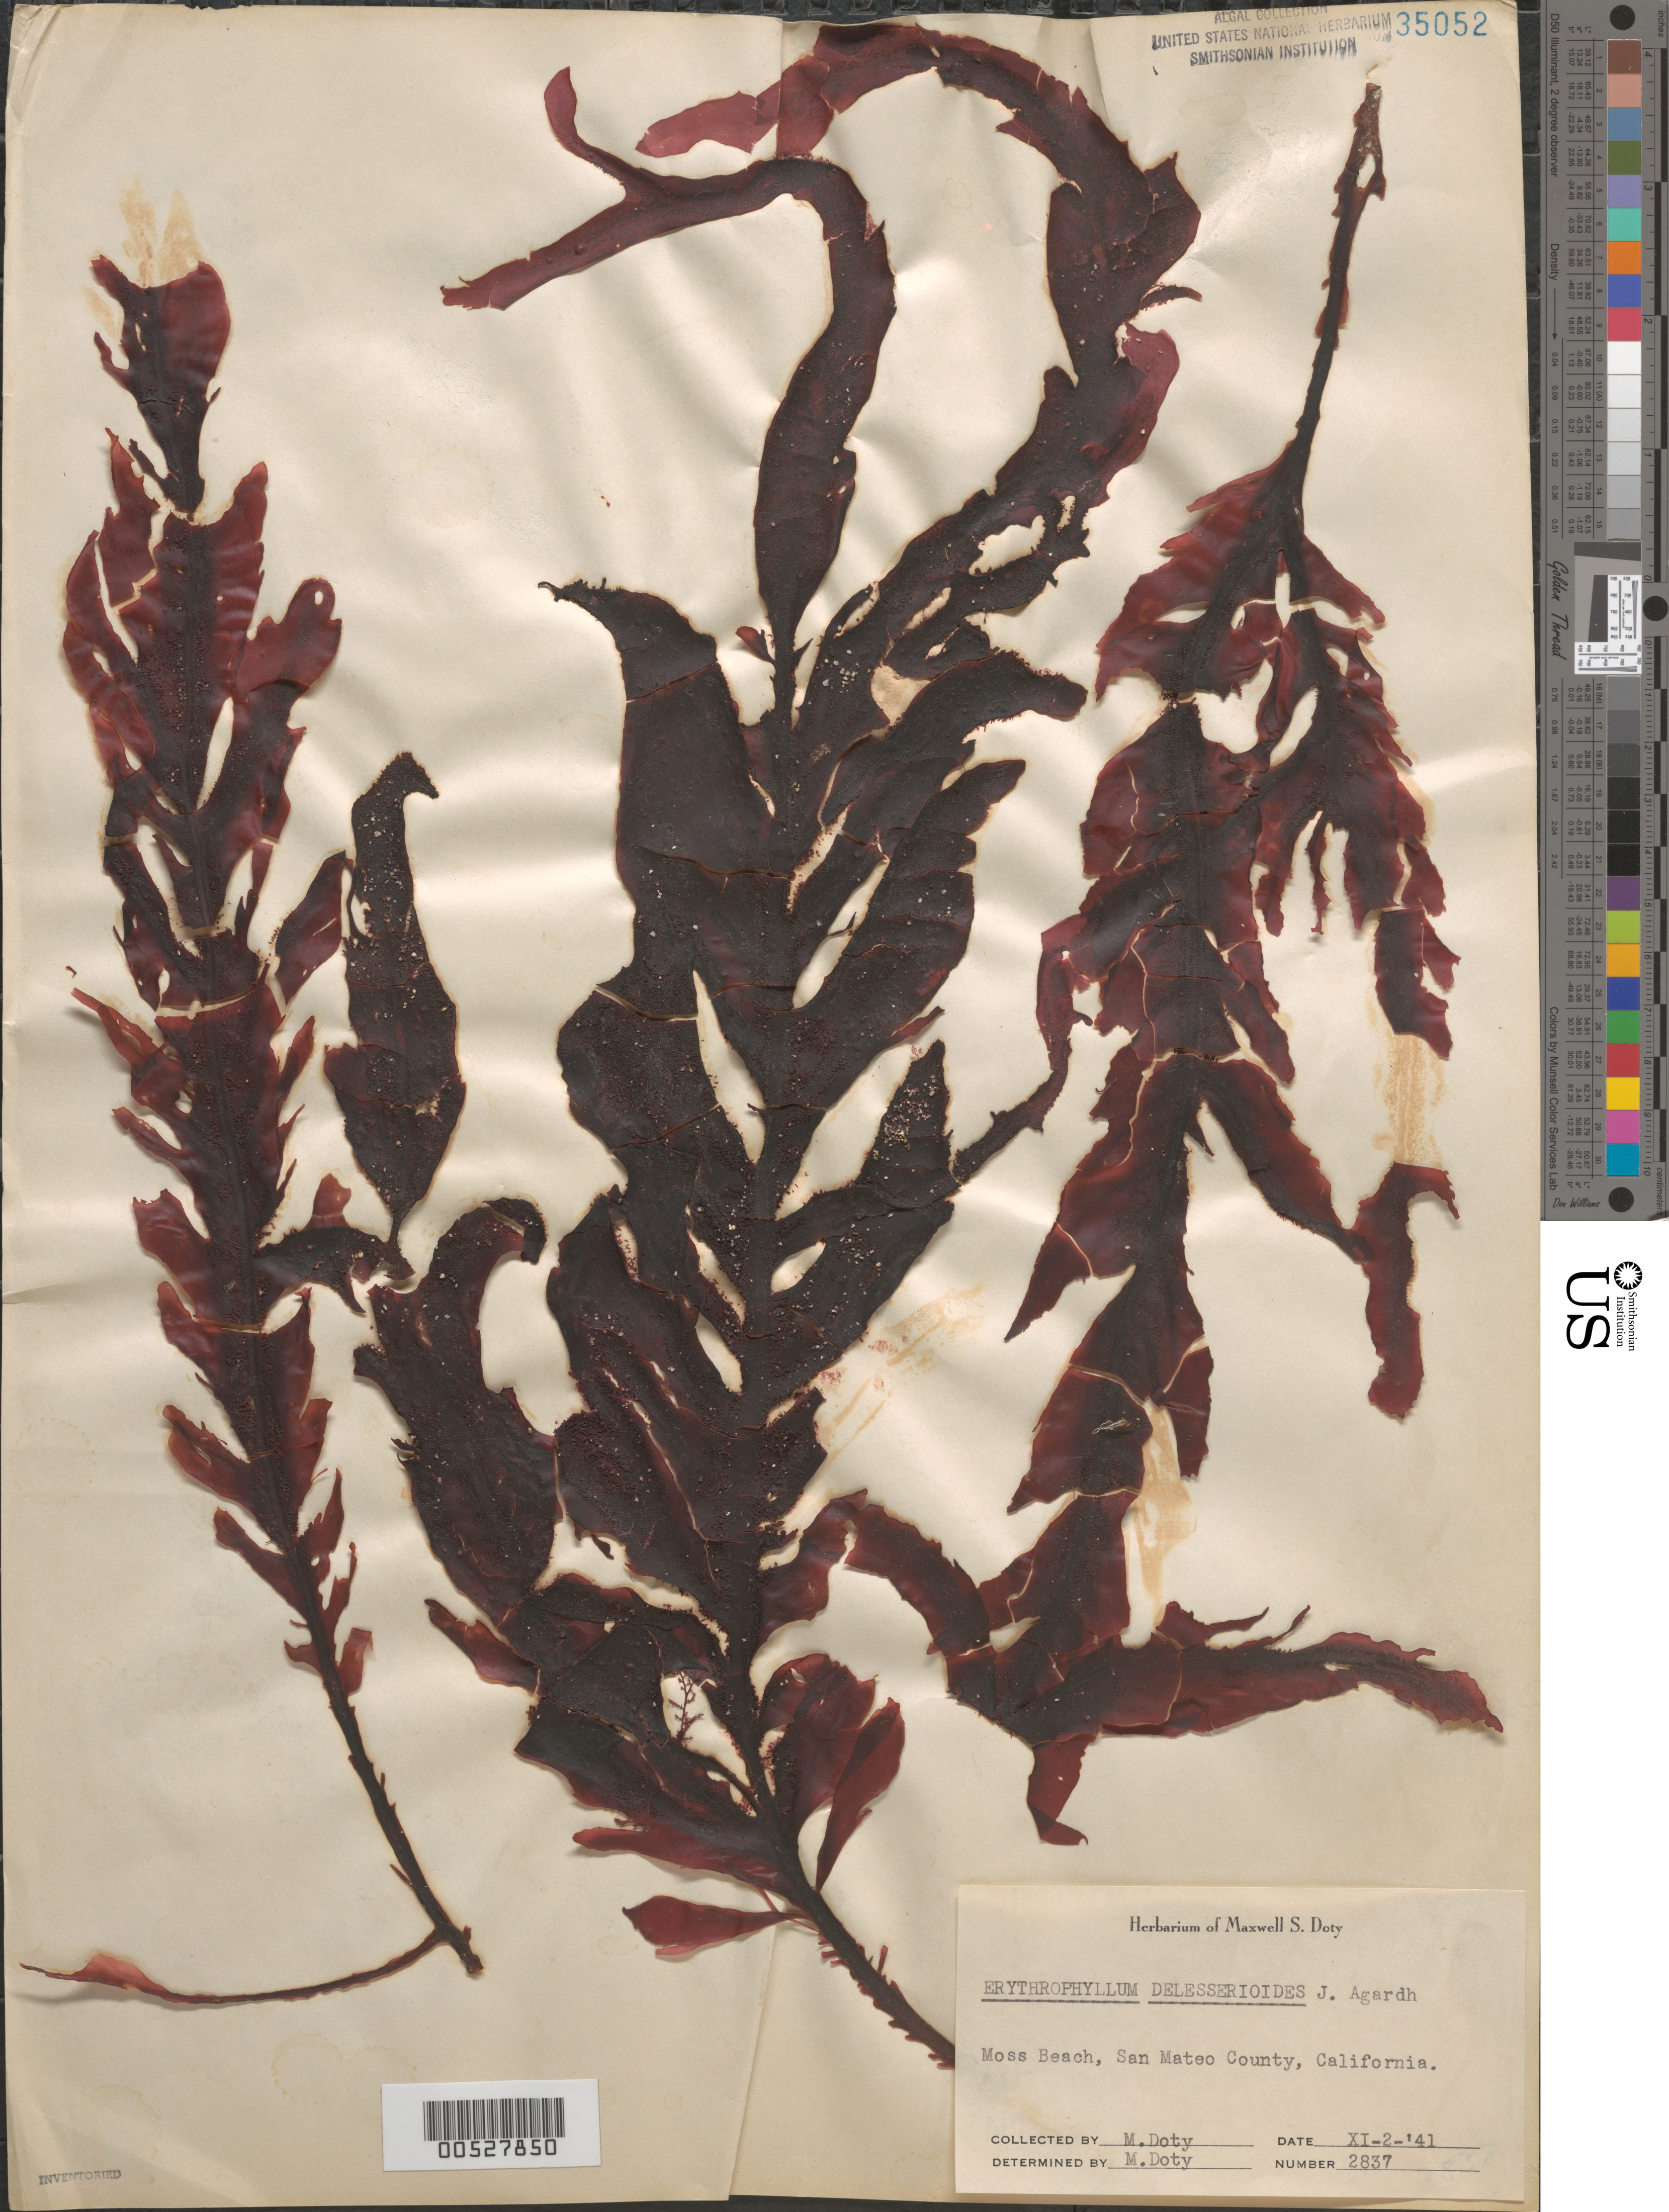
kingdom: Plantae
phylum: Rhodophyta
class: Florideophyceae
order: Gigartinales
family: Kallymeniaceae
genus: Erythrophyllum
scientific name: Erythrophyllum delesserioides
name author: J. Agardh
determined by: Doty, M. S.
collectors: M. S. Doty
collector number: MSD 2837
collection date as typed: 02 Nov 1941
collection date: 1941-11-02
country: United States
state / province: California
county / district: San Mateo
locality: Moss Beach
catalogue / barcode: US 35052